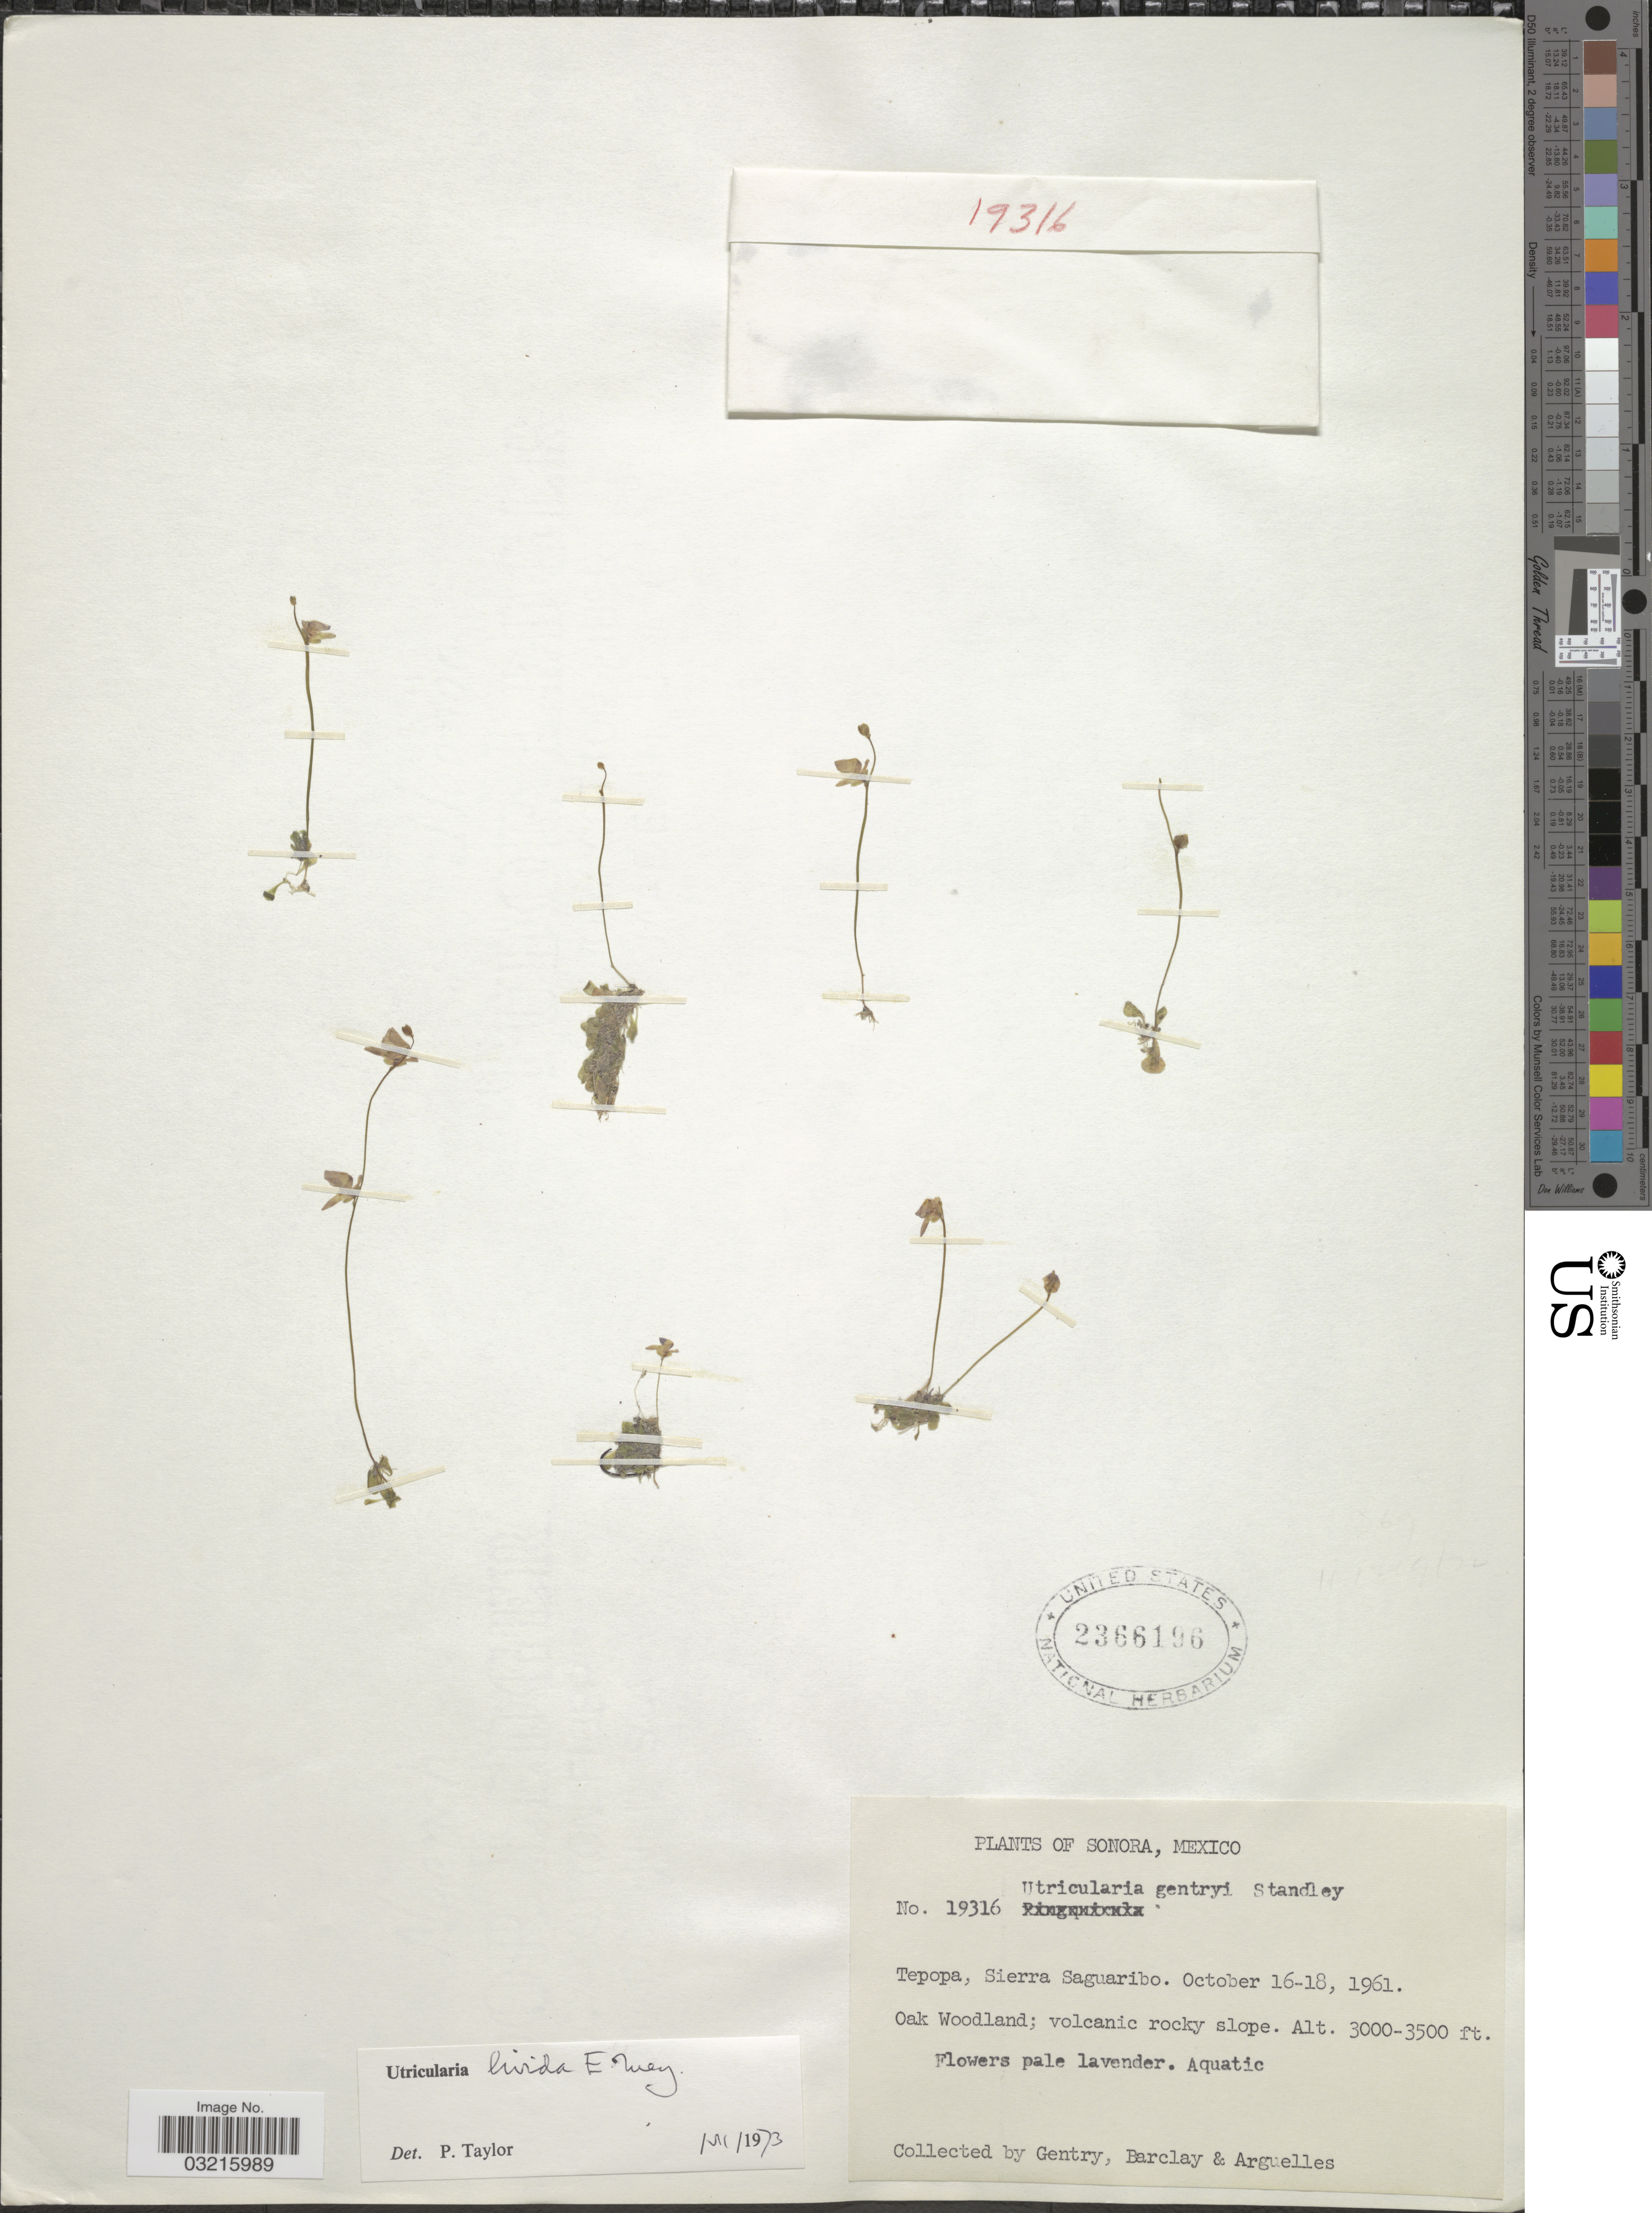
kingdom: Plantae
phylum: Tracheophyta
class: Magnoliopsida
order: Lamiales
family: Lentibulariaceae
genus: Utricularia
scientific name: Utricularia livida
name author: E. Mey.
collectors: Gentry, --, -- Barclay & Arguelles, --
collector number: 19316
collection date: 1961-10-16/1961-10-18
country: Mexico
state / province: Sonora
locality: Tepopa, Sierra Saguaribo.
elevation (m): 914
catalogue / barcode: US 2366196